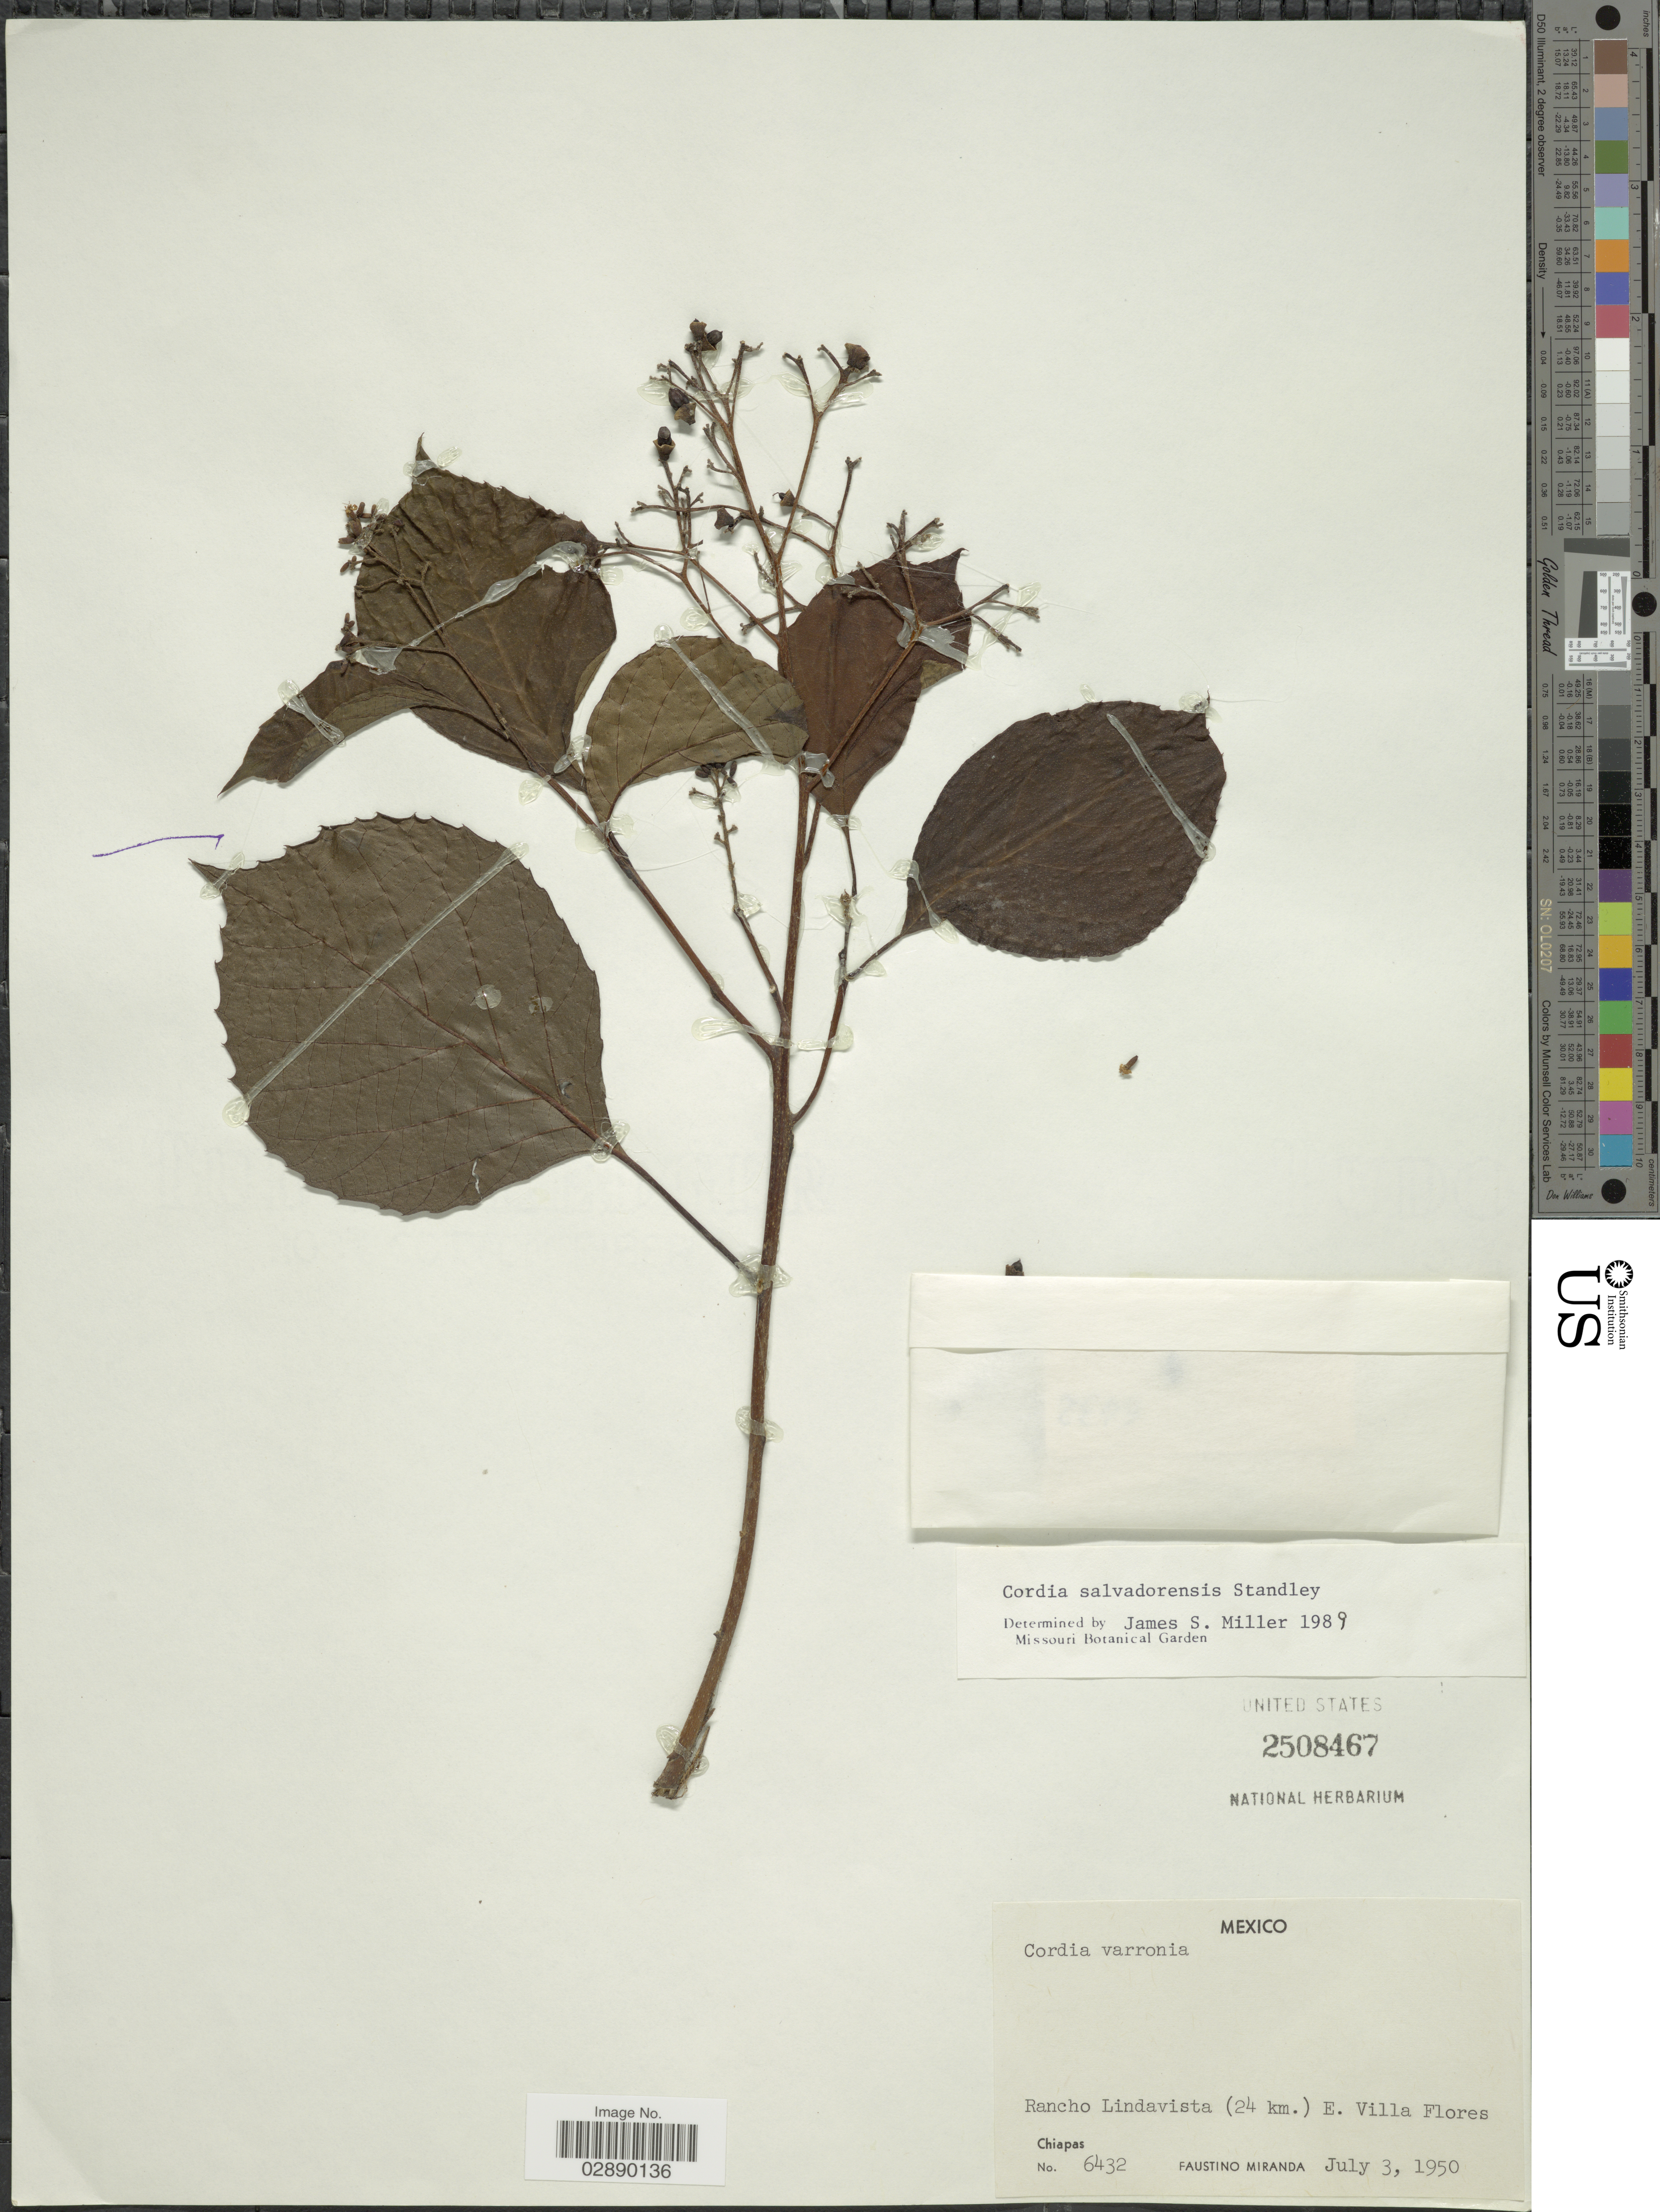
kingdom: Plantae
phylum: Tracheophyta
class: Magnoliopsida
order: Boraginales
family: Cordiaceae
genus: Cordia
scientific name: Cordia salvadorensis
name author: Standl.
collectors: F. Miranda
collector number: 6432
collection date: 1950-07-03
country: Mexico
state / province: Chiapas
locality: Rancho Lindavista (24 km.) E. Villa Flores.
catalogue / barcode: US 2508467